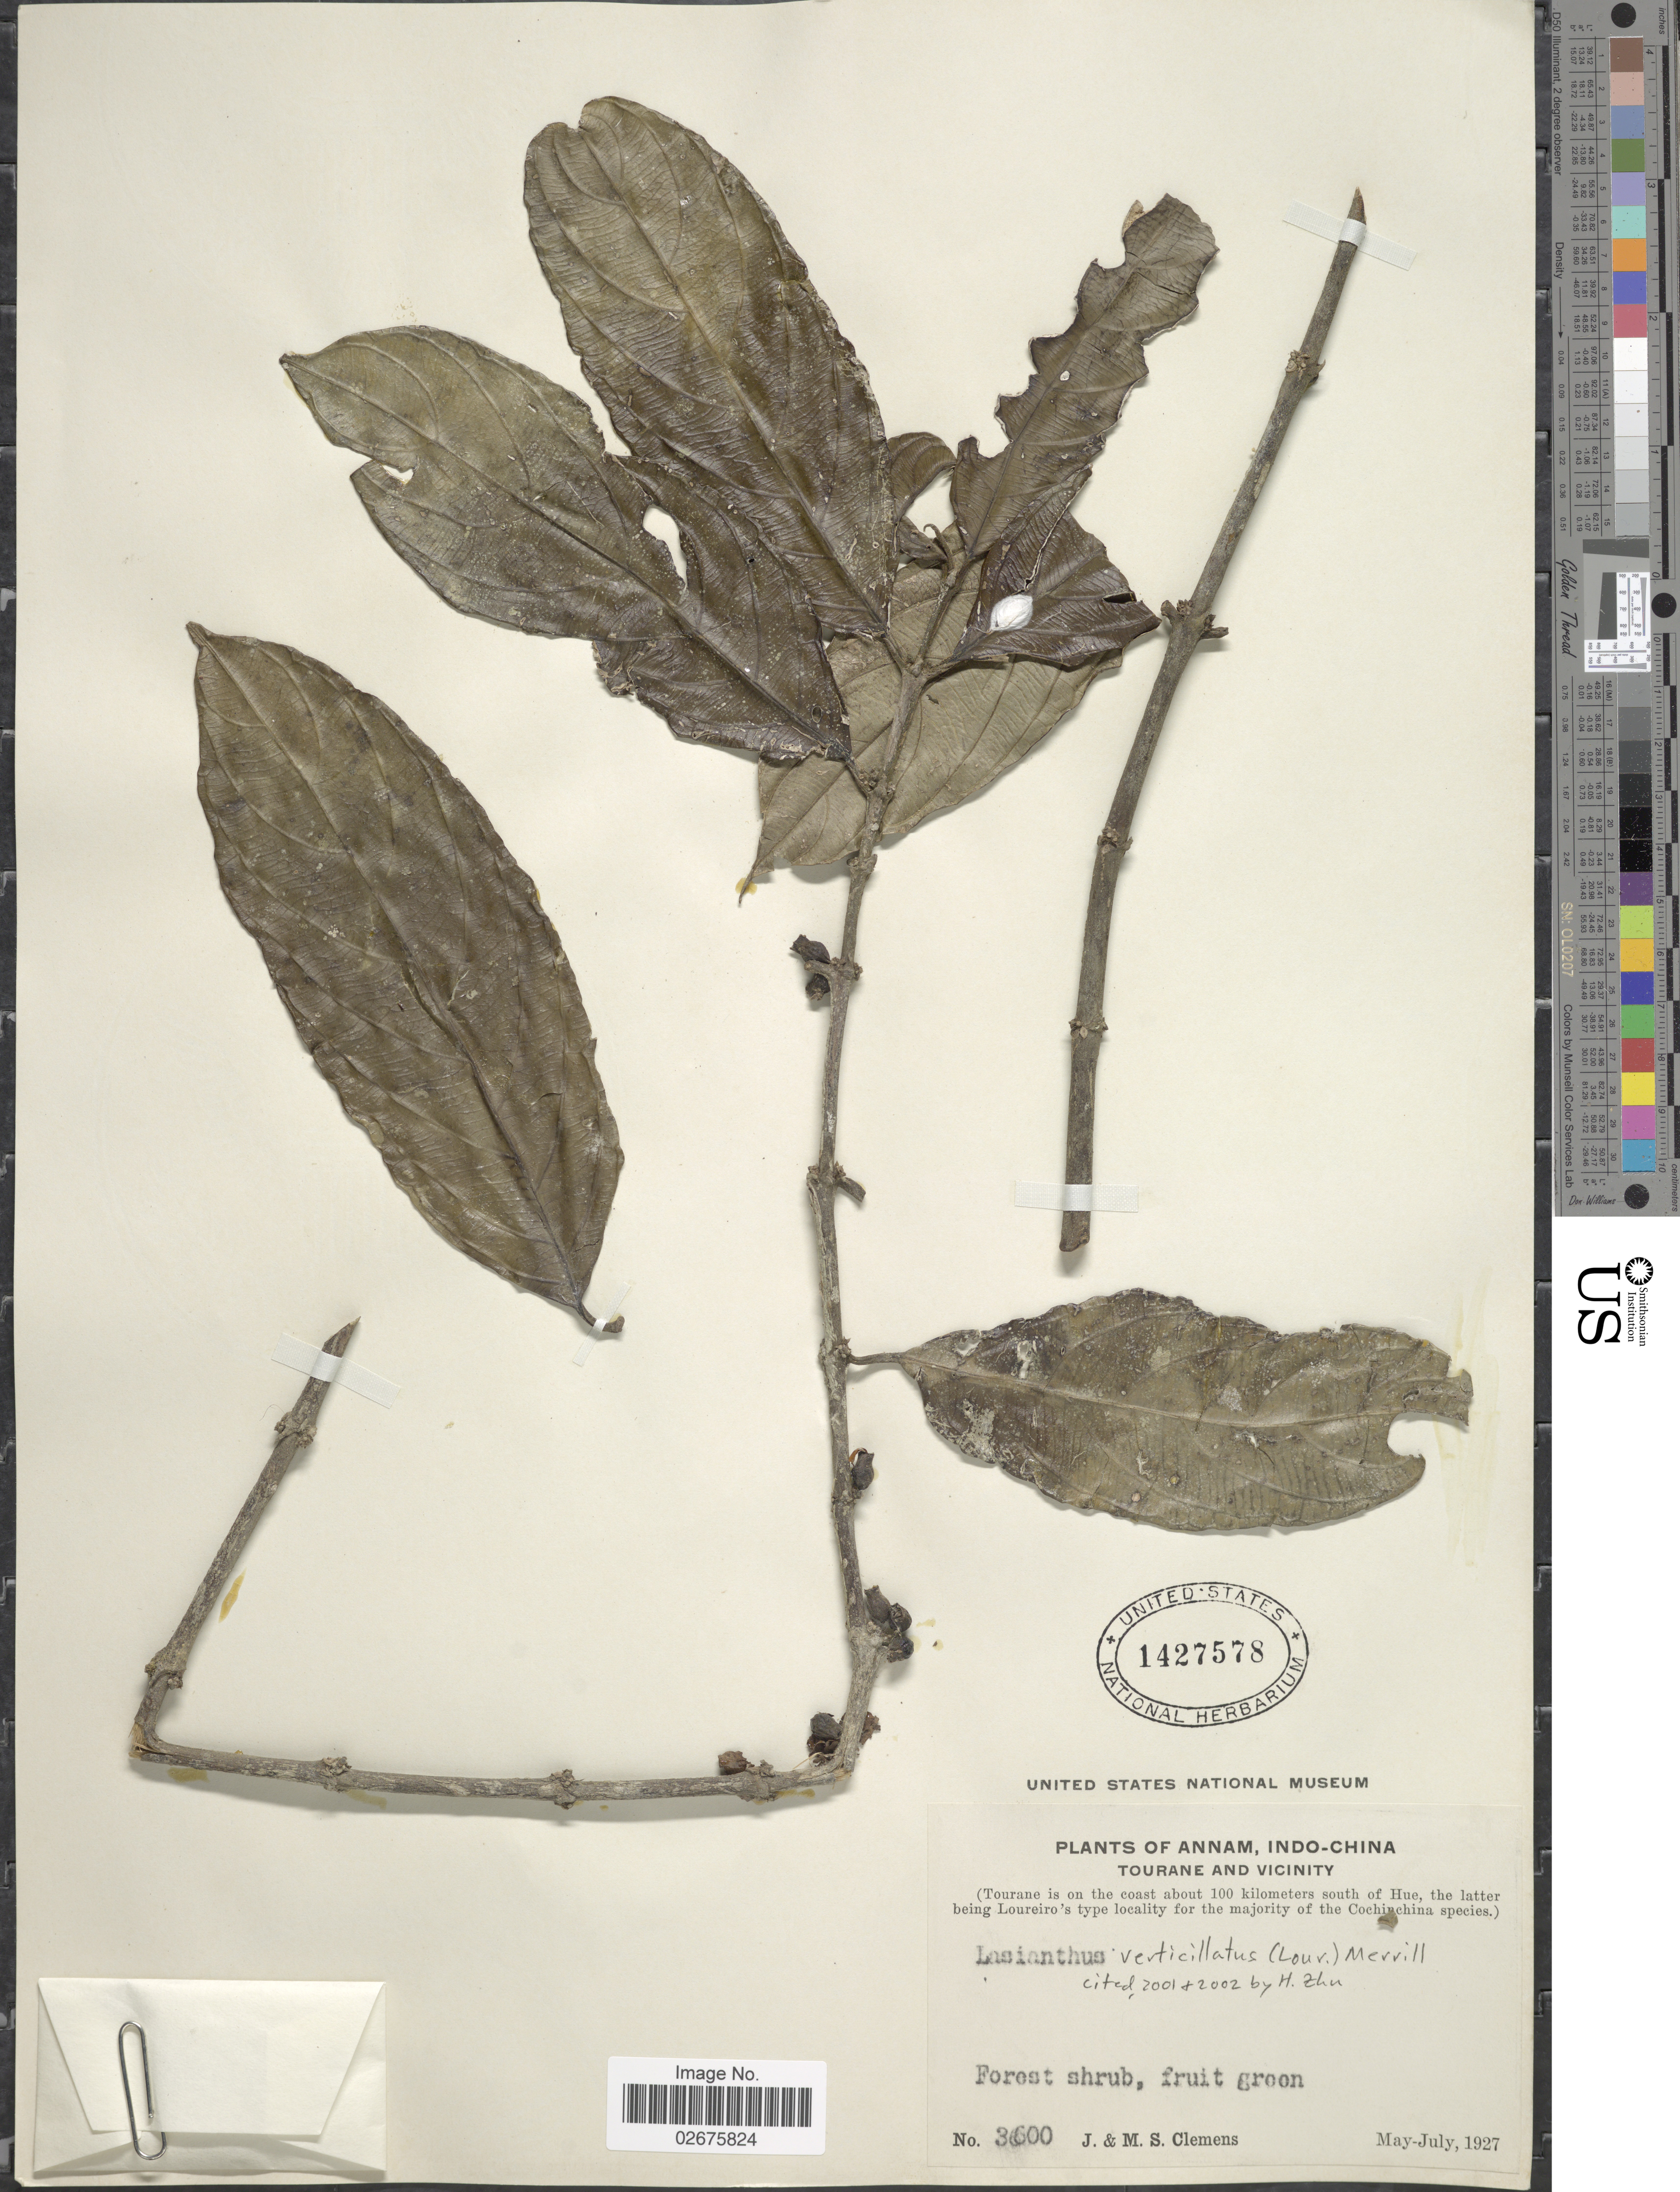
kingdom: Plantae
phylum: Tracheophyta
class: Magnoliopsida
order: Gentianales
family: Rubiaceae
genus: Lasianthus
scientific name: Lasianthus verticillatus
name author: (Lour.) Merr.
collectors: J. Clemens & M. S. Clemens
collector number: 3600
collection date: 1927-05/1927-07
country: Vietnam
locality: Annam, Indo-China Tourane and Vicinity (Tourane is on the coast about 100 kilometers south of Hue) Forest shrub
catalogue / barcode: US 1427578